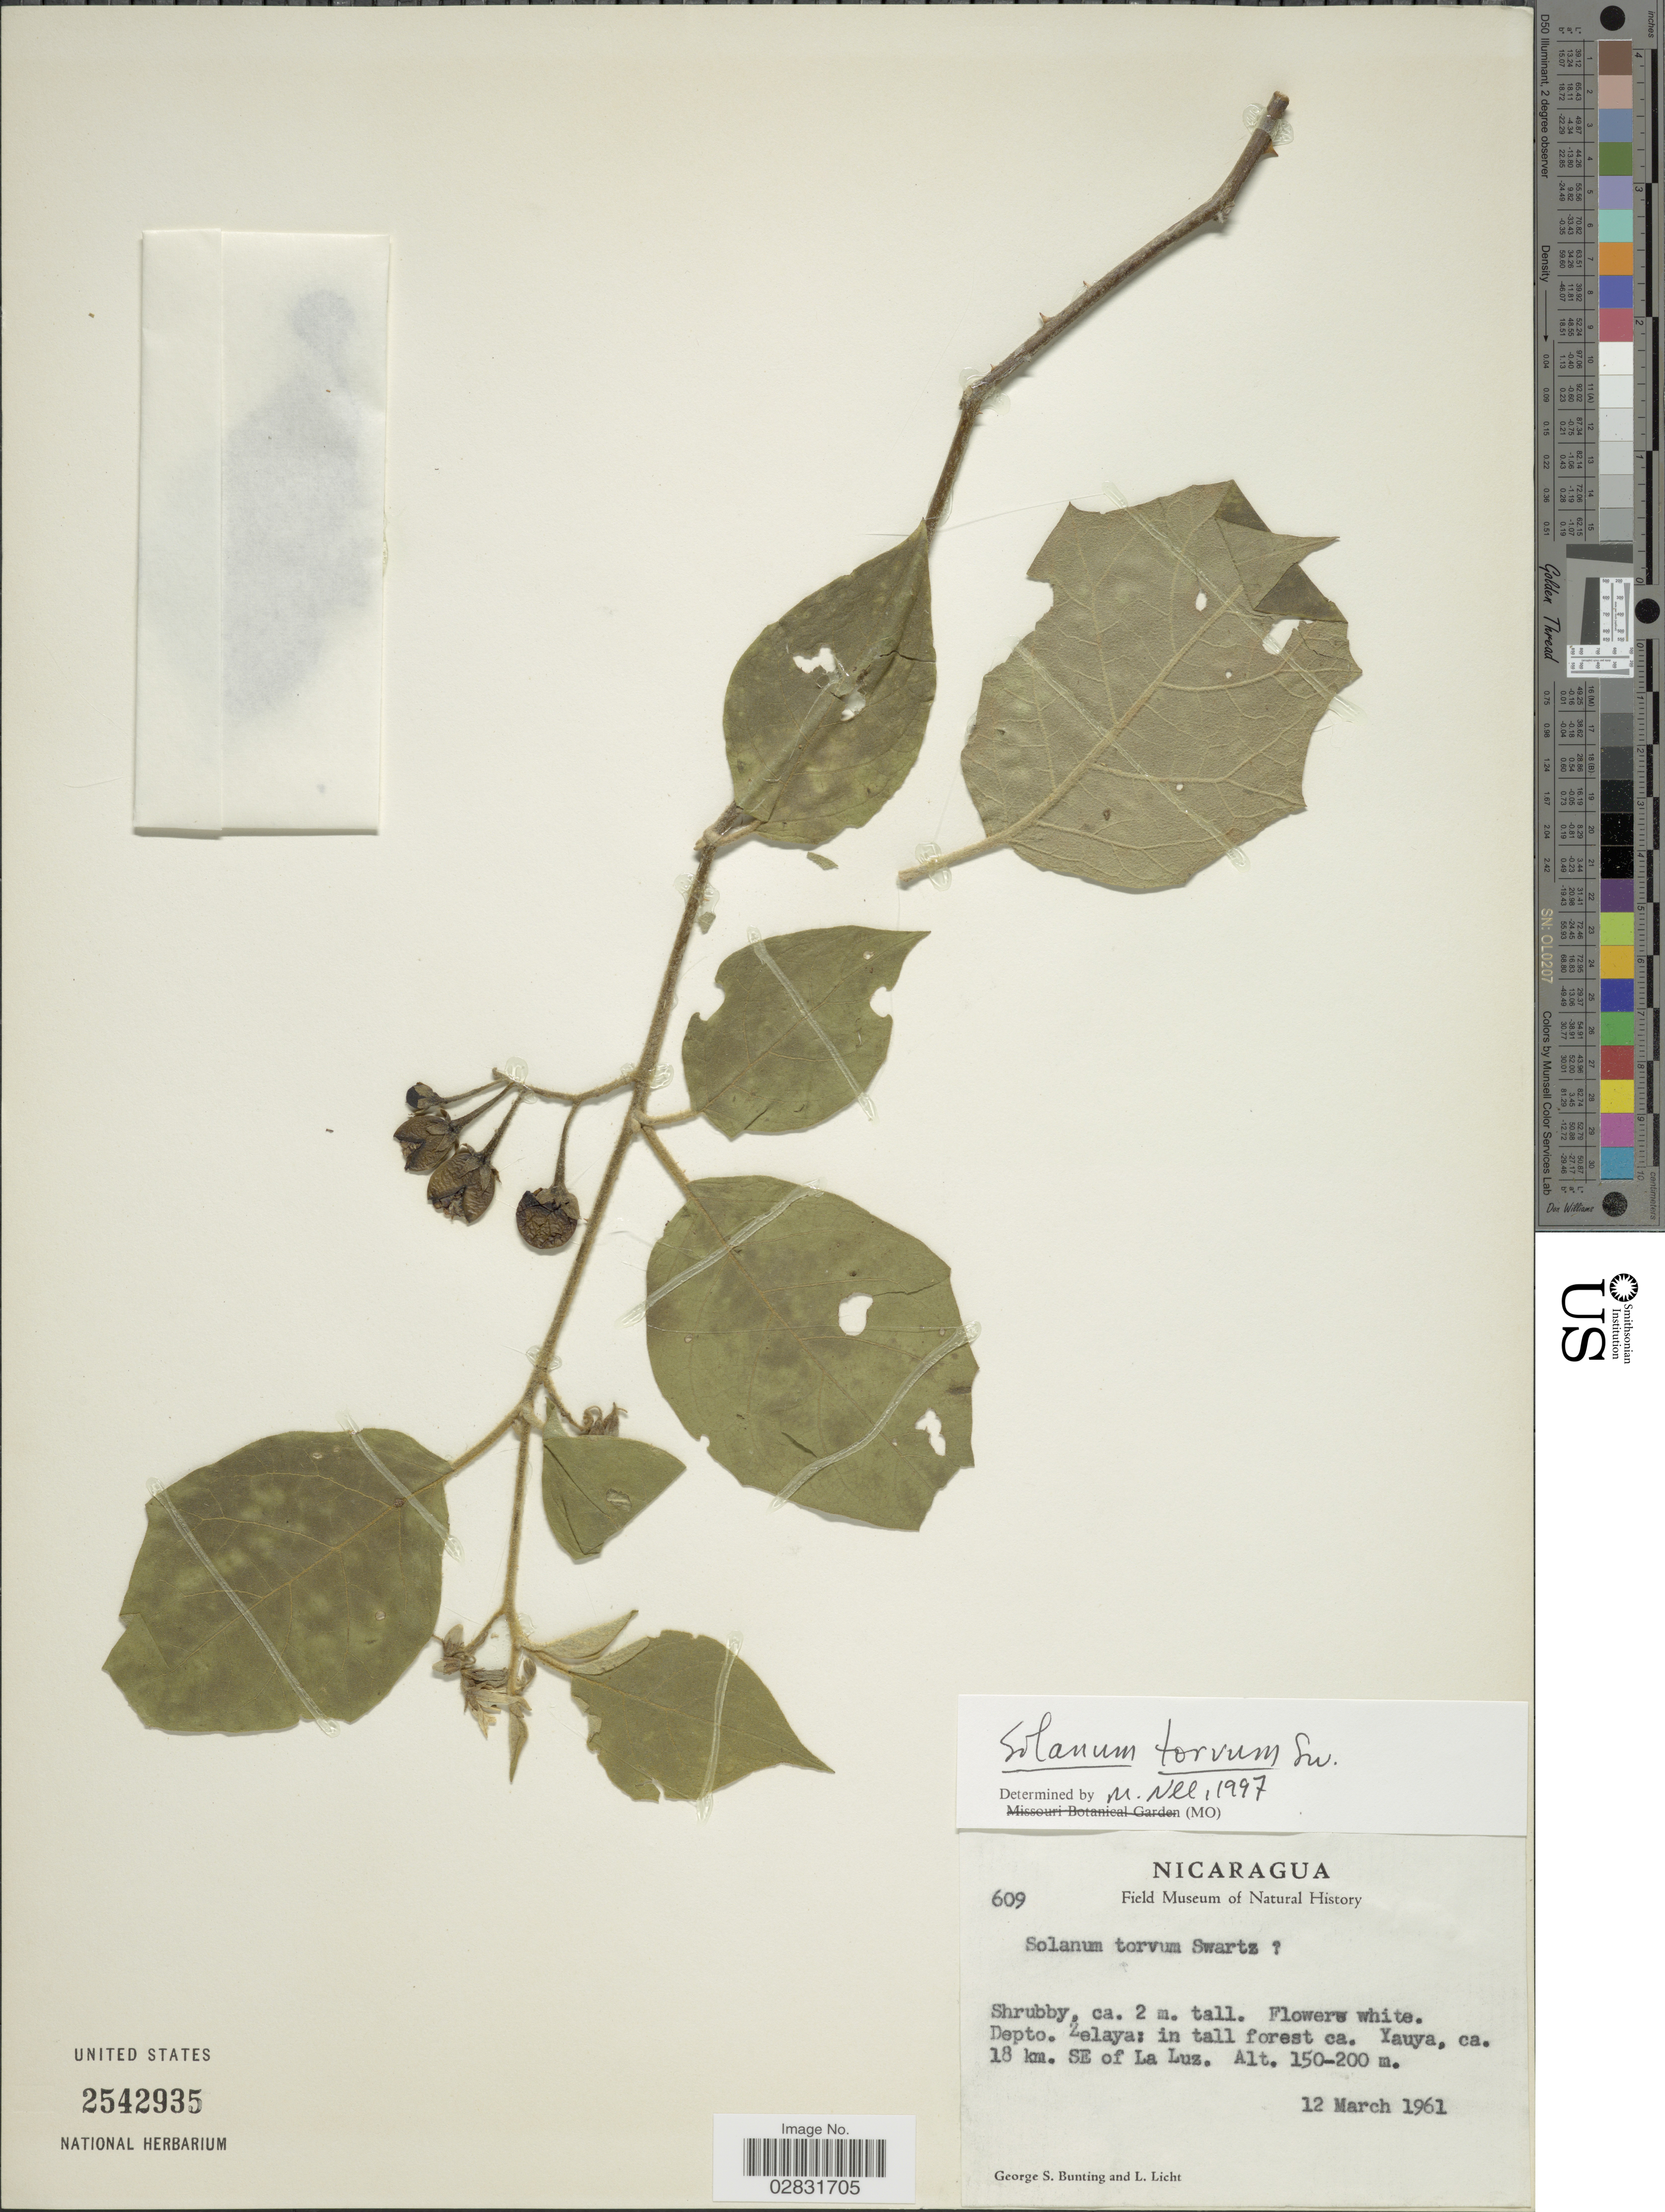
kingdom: Plantae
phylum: Tracheophyta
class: Magnoliopsida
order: Solanales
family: Solanaceae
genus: Solanum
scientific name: Solanum torvum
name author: Sw.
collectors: G. S. Bunting & L. Licht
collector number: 609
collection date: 1961-03-12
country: Nicaragua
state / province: Atlantico Norte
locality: Depto. Zelaya: in tall forest ca. Yauya, ca. 18 km. SE of La Luz.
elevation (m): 150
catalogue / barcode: US 2542935